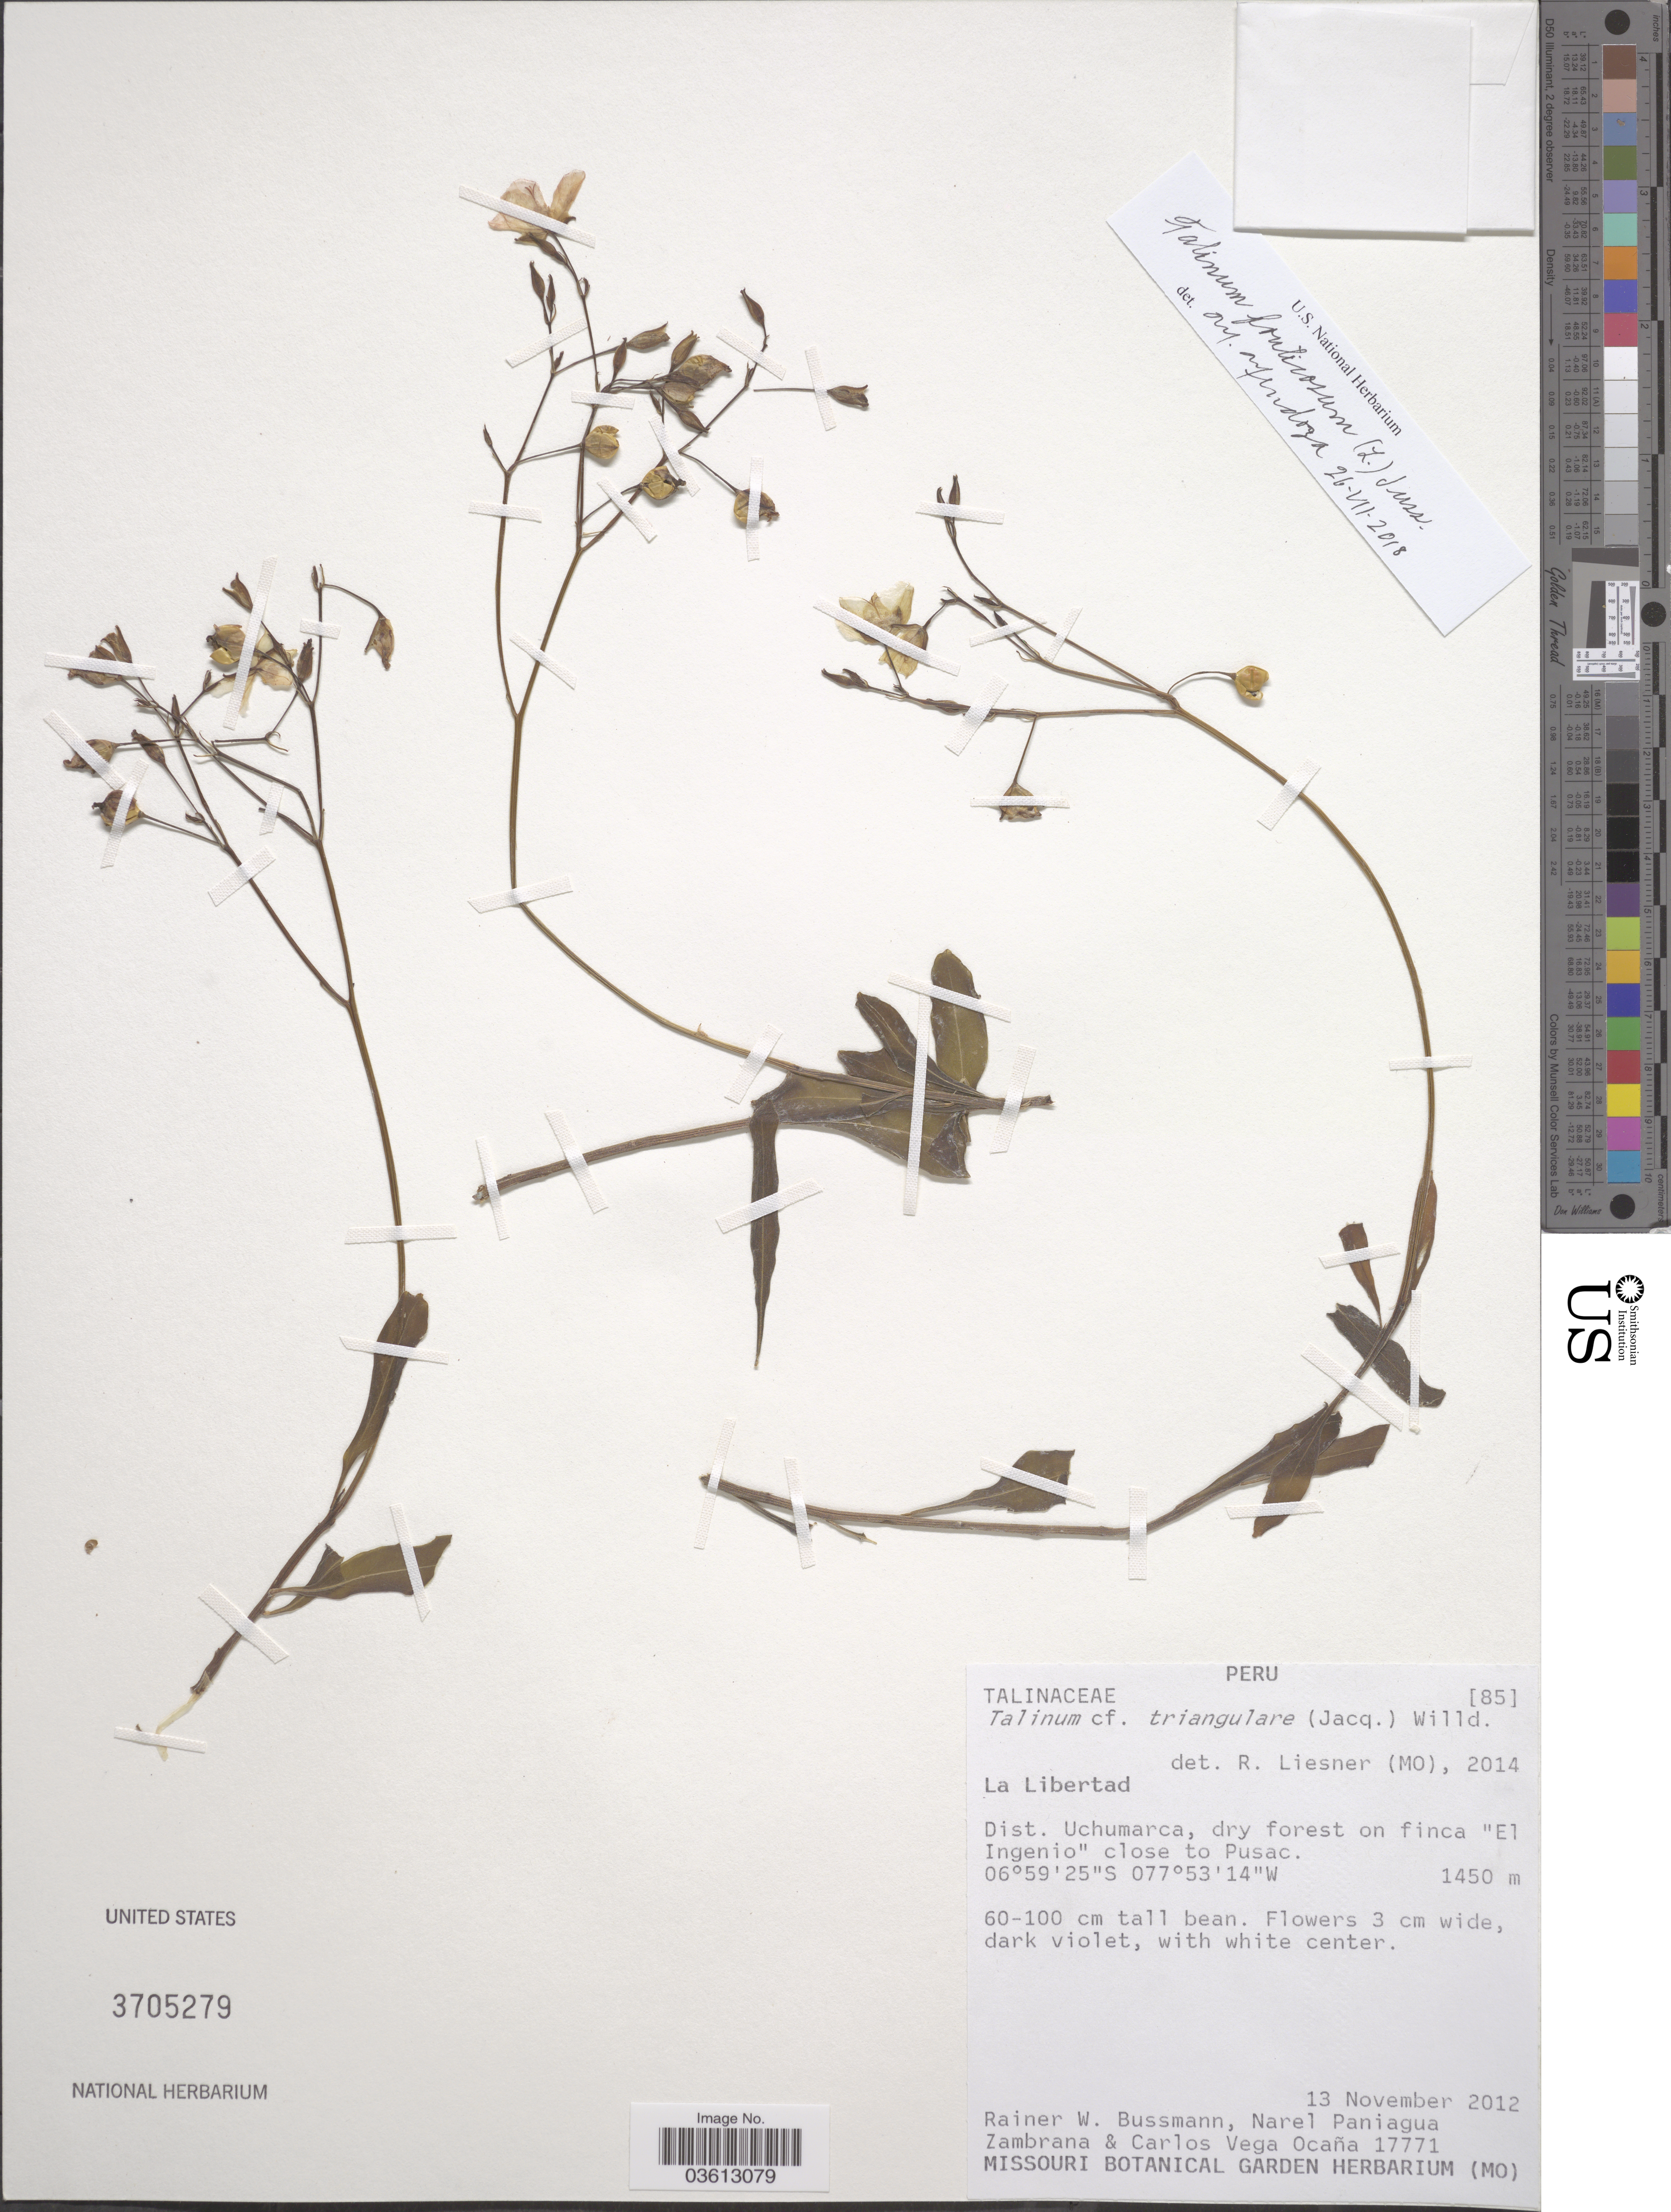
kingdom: Plantae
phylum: Tracheophyta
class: Magnoliopsida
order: Caryophyllales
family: Talinaceae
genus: Talinum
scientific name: Talinum sp.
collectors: R. W. Bussmann, N. Paniagua Zambrana & C. Vega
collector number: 17771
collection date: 2012-11-13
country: Peru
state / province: La Libertad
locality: Dist. Uchumarca, dry forest on finca "El Ingenio" close to Pusac.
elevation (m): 1450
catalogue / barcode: US 3705279